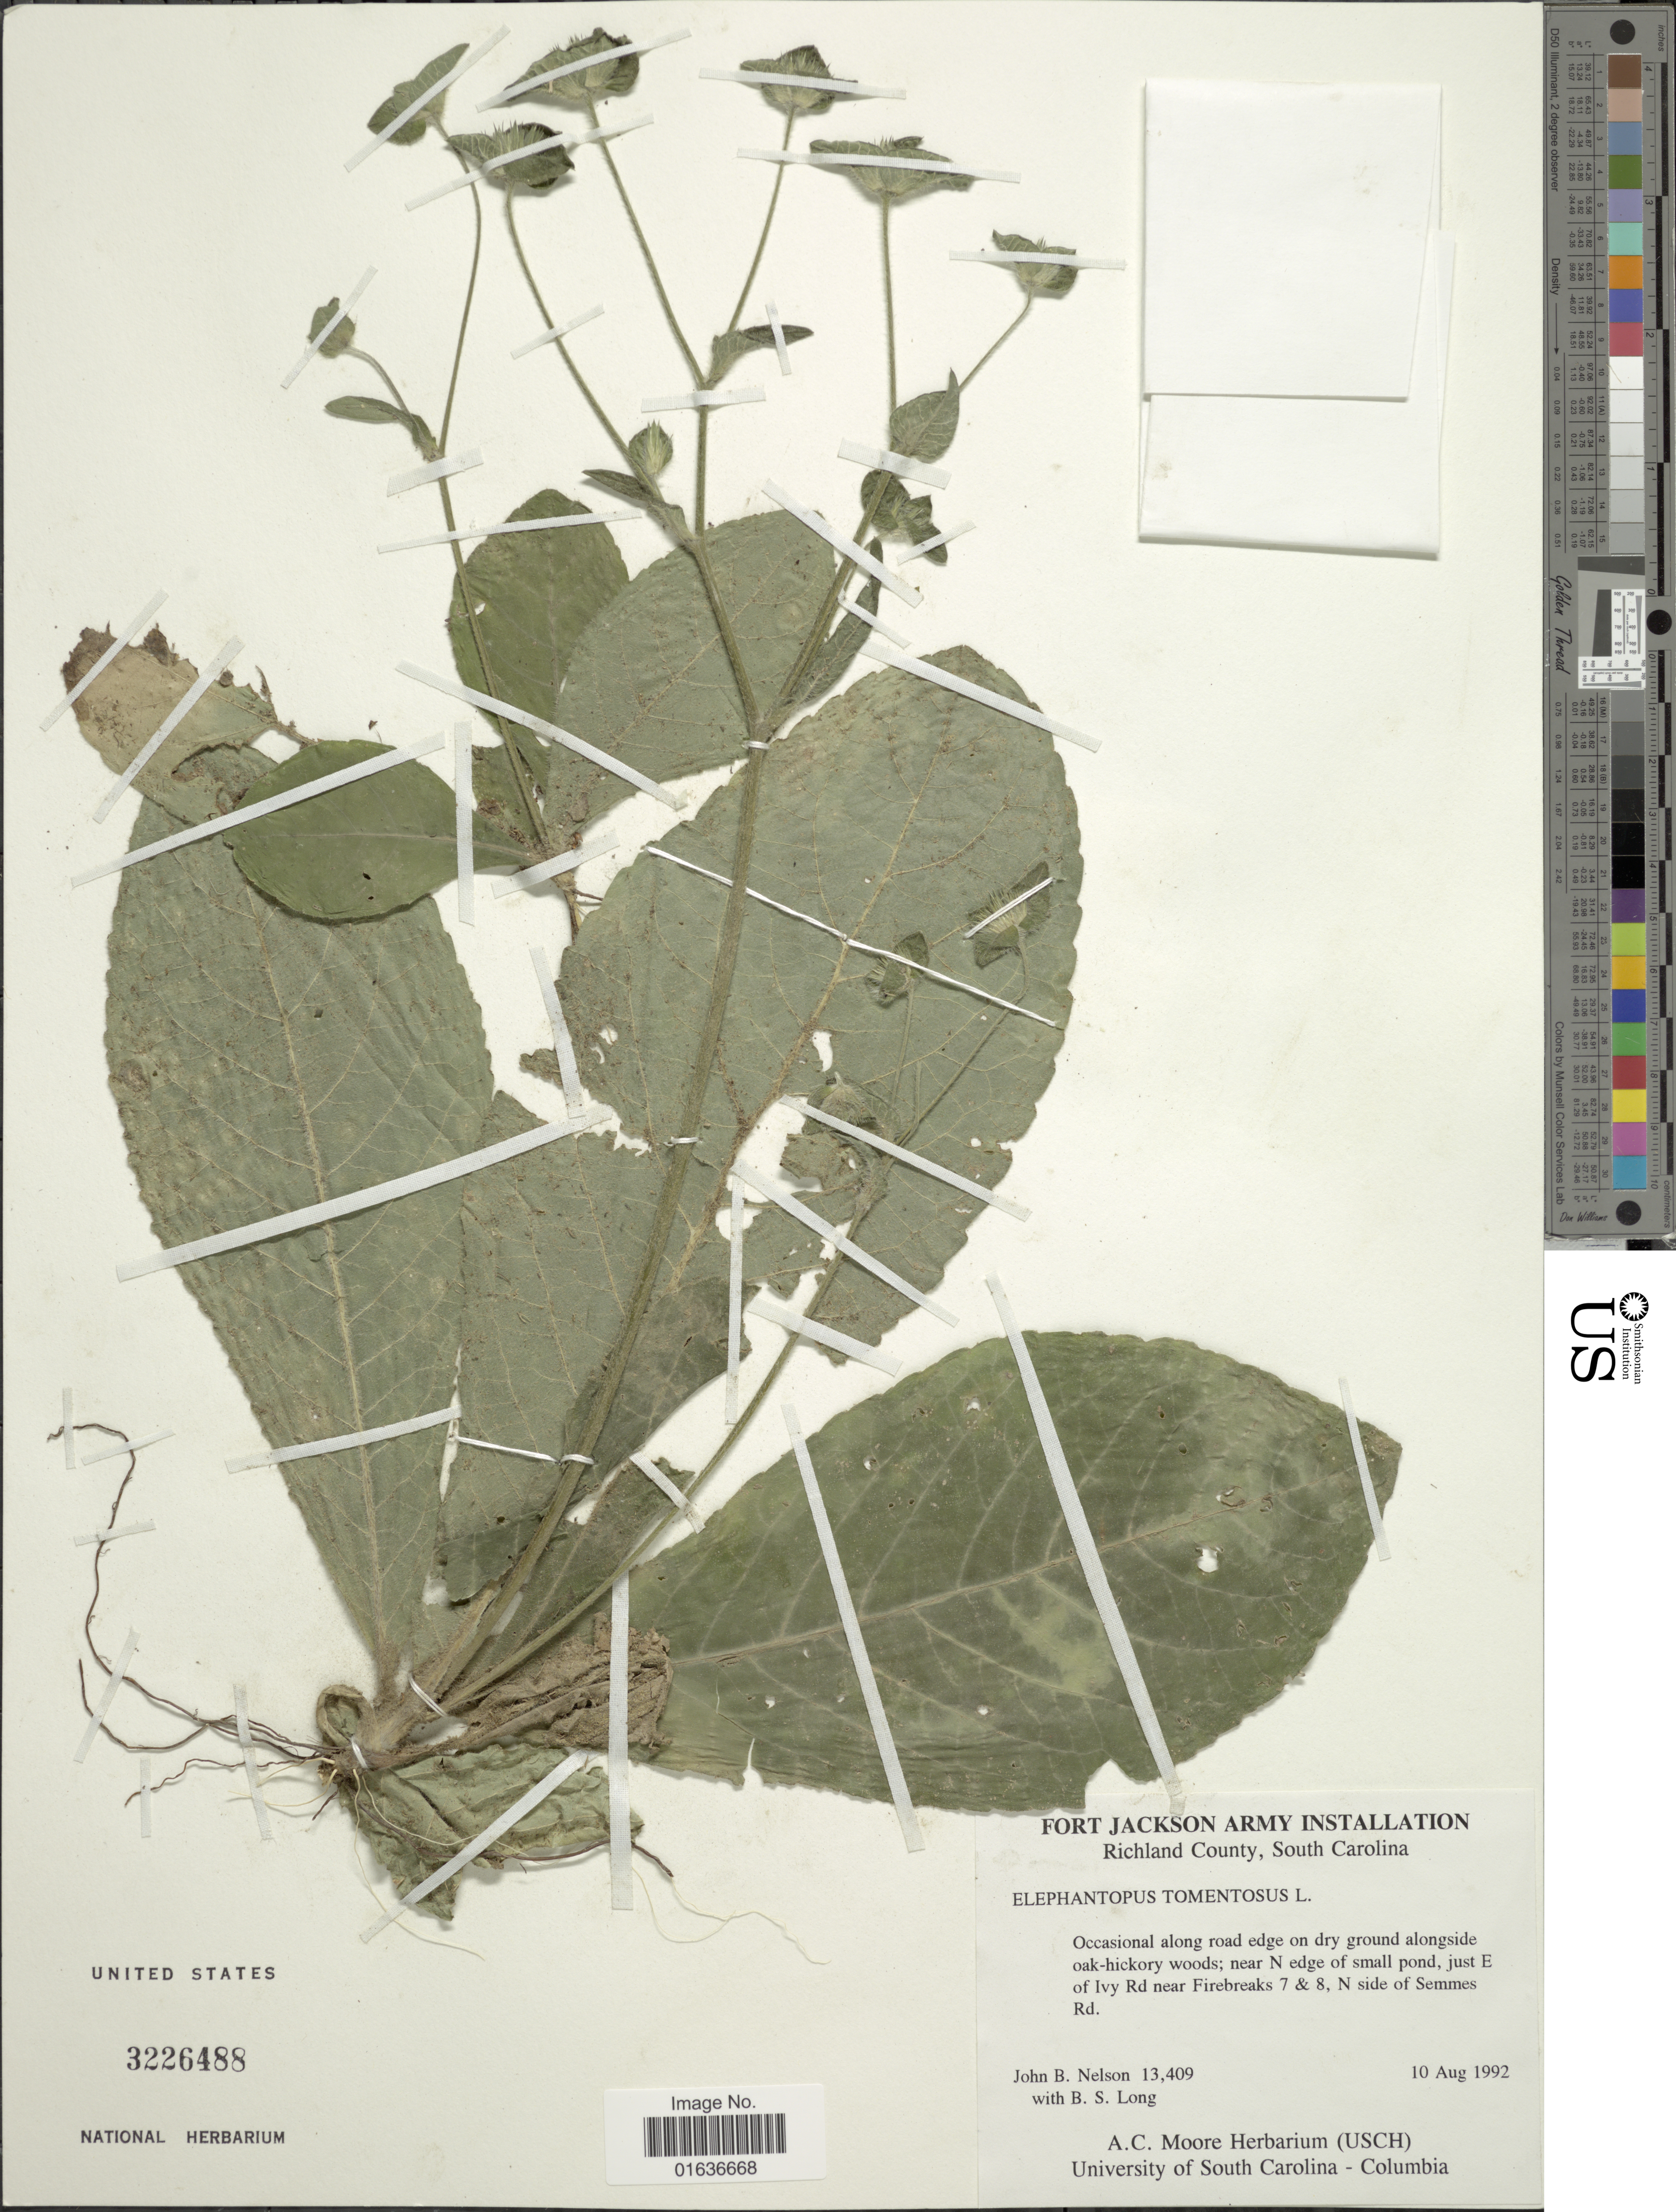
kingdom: Plantae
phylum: Tracheophyta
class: Magnoliopsida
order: Asterales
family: Asteraceae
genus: Elephantopus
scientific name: Elephantopus tomentosus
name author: L.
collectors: J. B. Nelson & B. Long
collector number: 13409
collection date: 1992-08-10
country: United States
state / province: South Carolina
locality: Richland County, Occasional along road edge on dry ground alongside oak-hickory woods; near N edge of small pond, just E of Ivy Rd near Firebreaks 7 & 8, N side of Semmes Rd.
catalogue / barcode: US 3226488